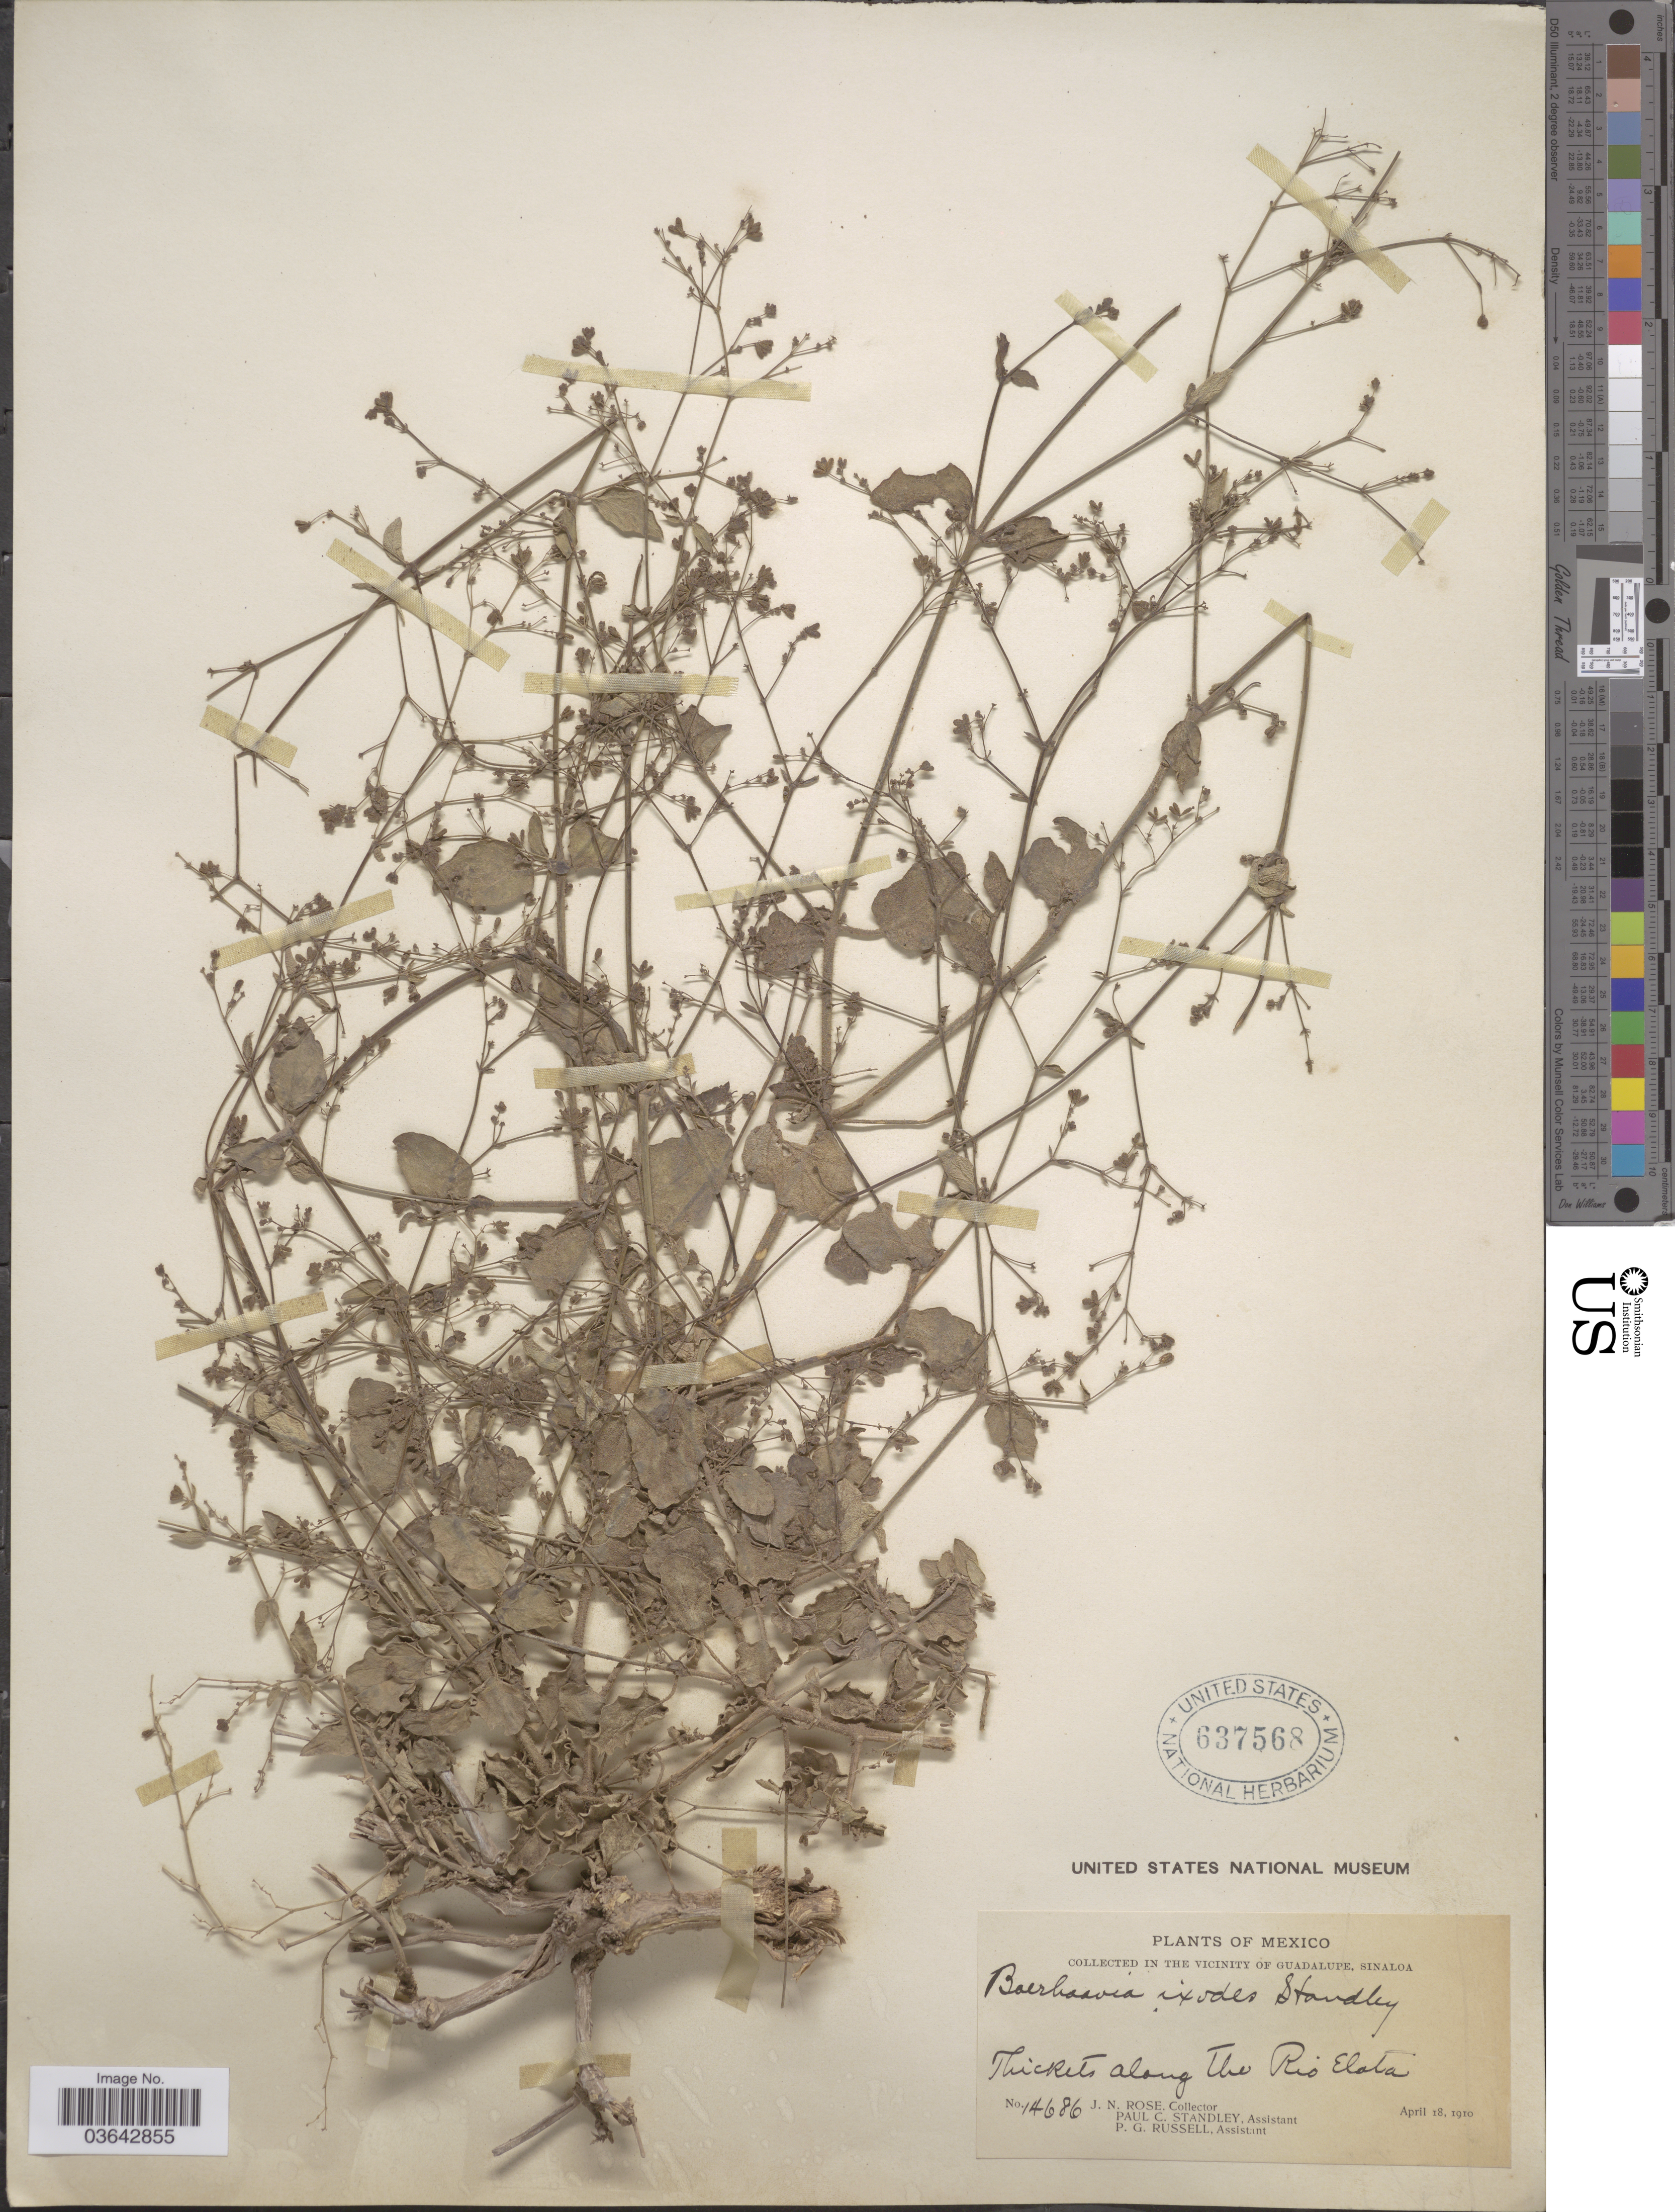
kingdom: Plantae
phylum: Tracheophyta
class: Magnoliopsida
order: Caryophyllales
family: Nyctaginaceae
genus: Boerhavia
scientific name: Boerhavia caribaea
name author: Jacq.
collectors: J. N. Rose, P. C. Standley & P. G. Russell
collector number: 14686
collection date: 1910-04-18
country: Mexico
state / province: Sinaloa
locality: In the vicinity of Guadalupe. Thickets along the Rio Elata.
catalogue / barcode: US 637568